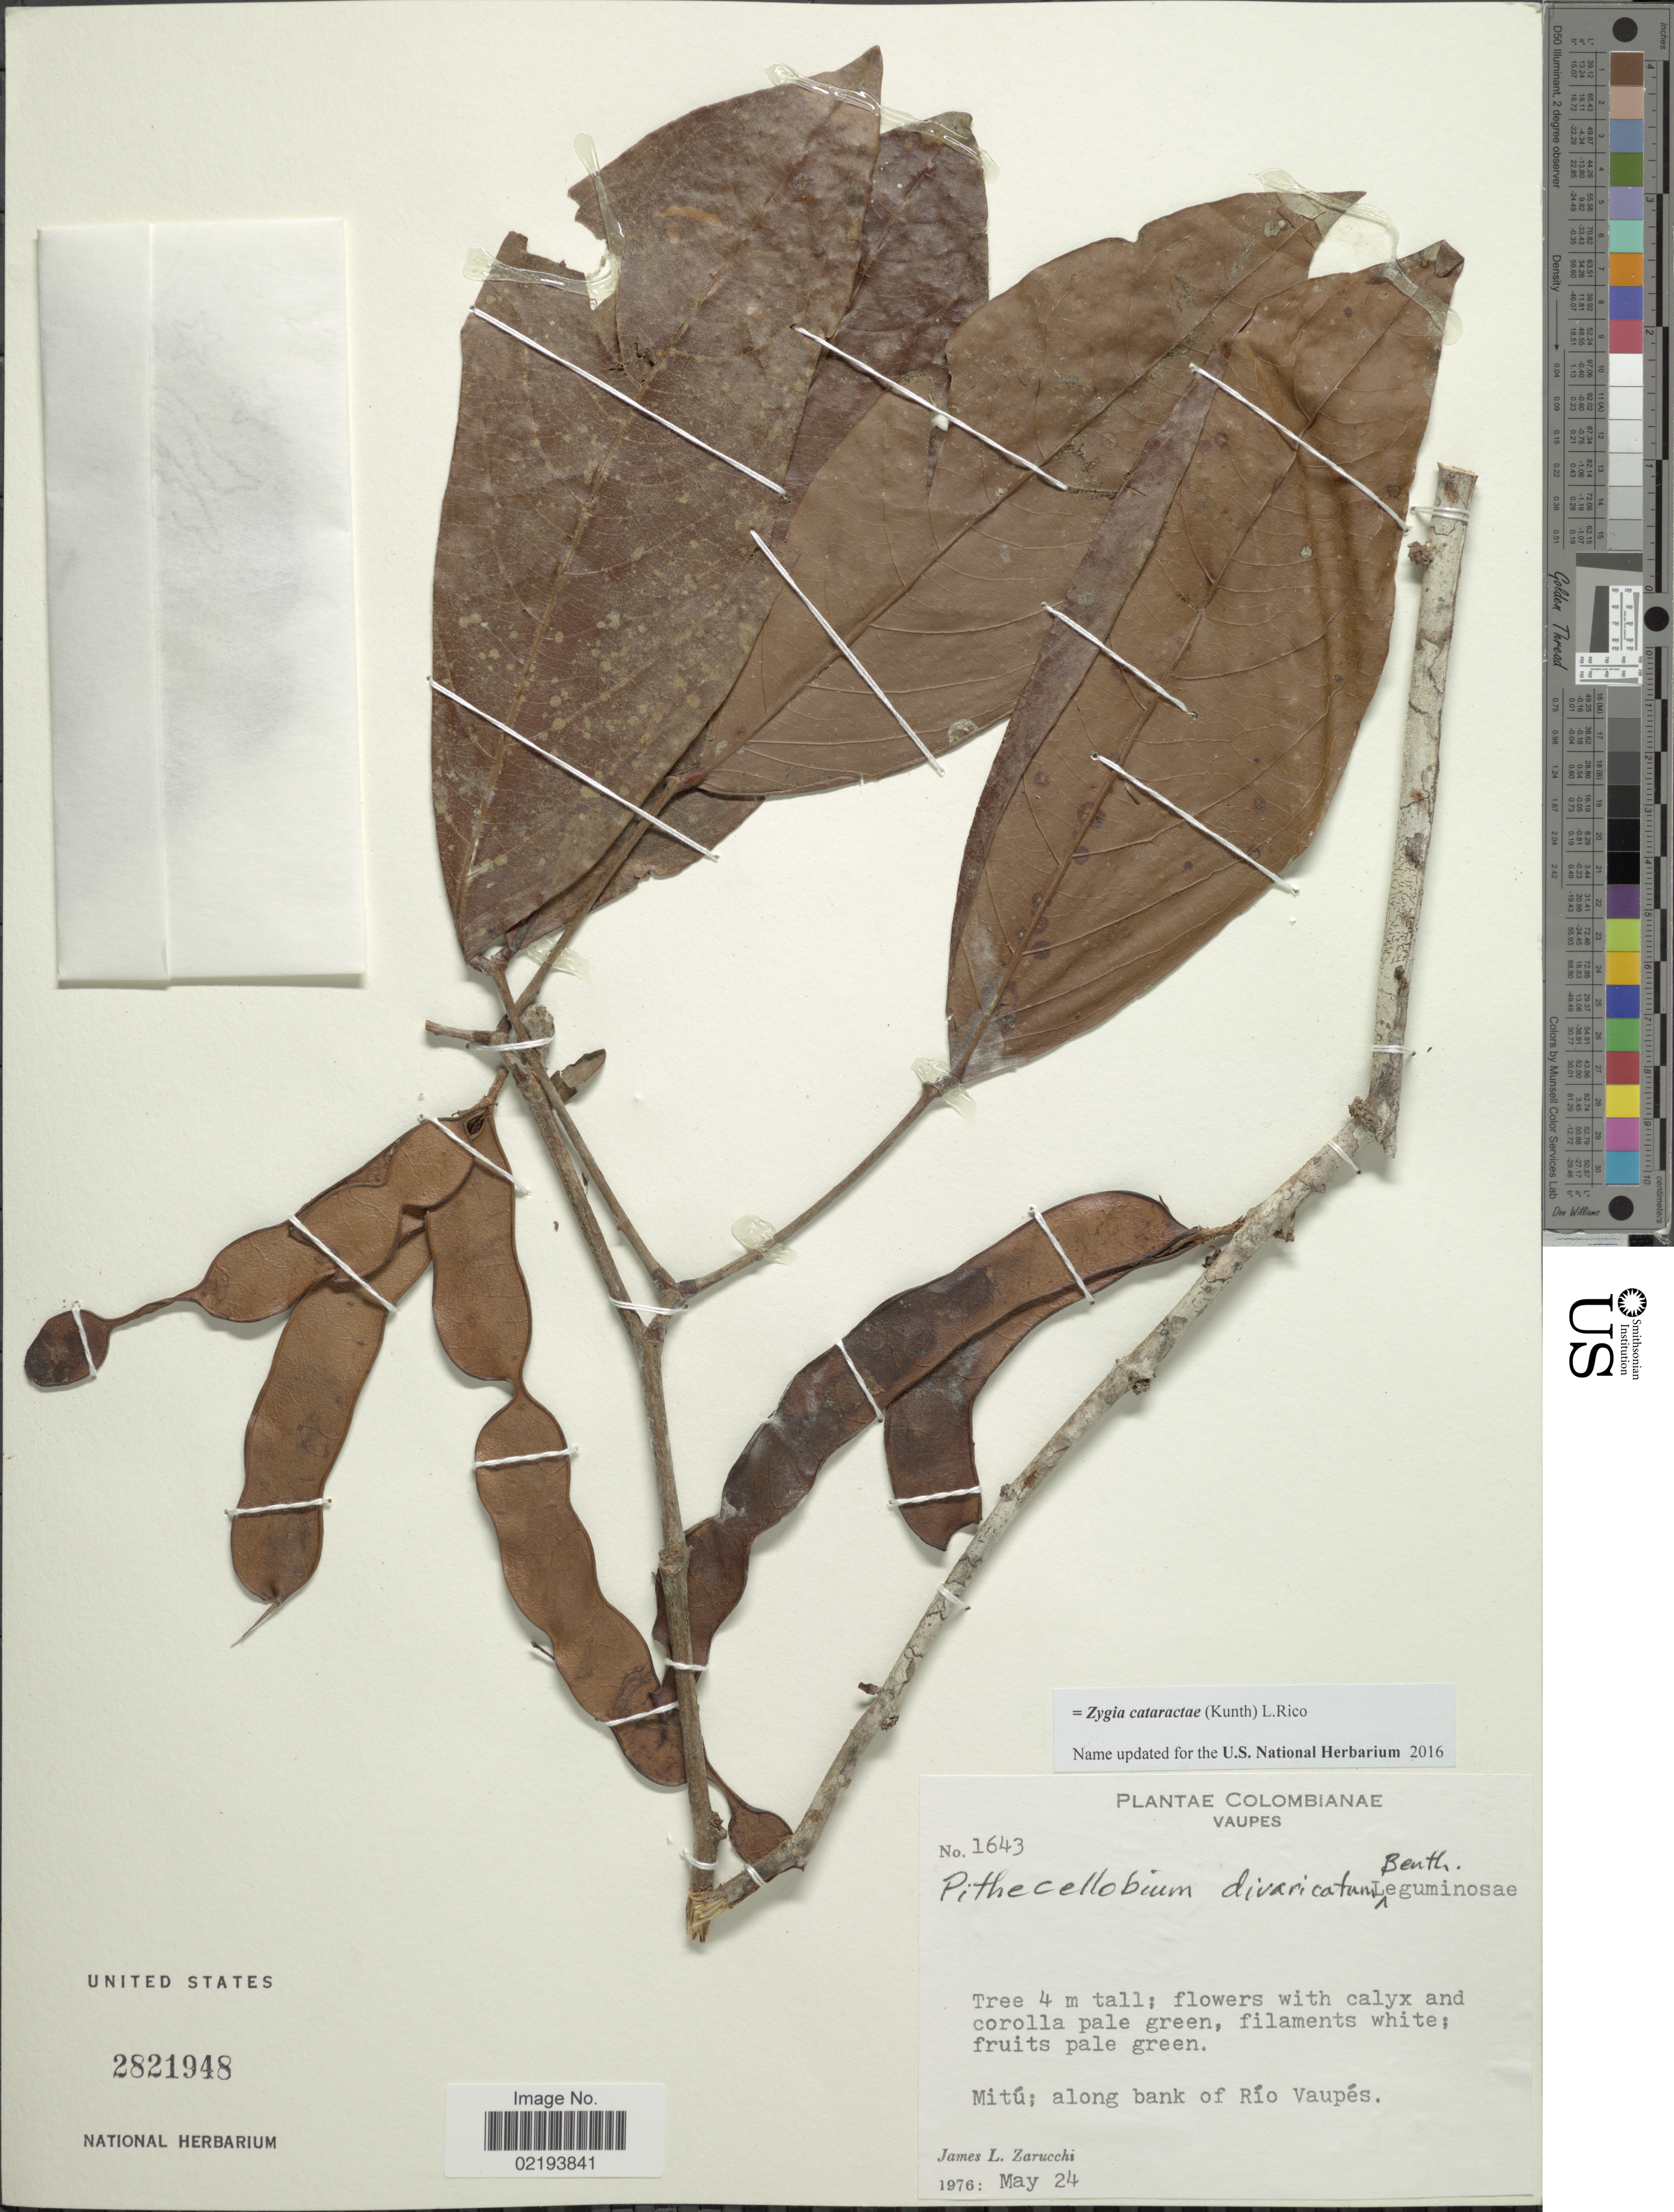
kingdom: Plantae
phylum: Tracheophyta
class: Magnoliopsida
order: Fabales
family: Fabaceae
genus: Zygia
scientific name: Zygia cataractae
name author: (Kunth) L. Rico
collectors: J. L. Zarucchi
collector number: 1643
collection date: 1976-05-24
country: Colombia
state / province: Vaupés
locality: Mitú; along bank of Río Vaupés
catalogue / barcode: US 2821948